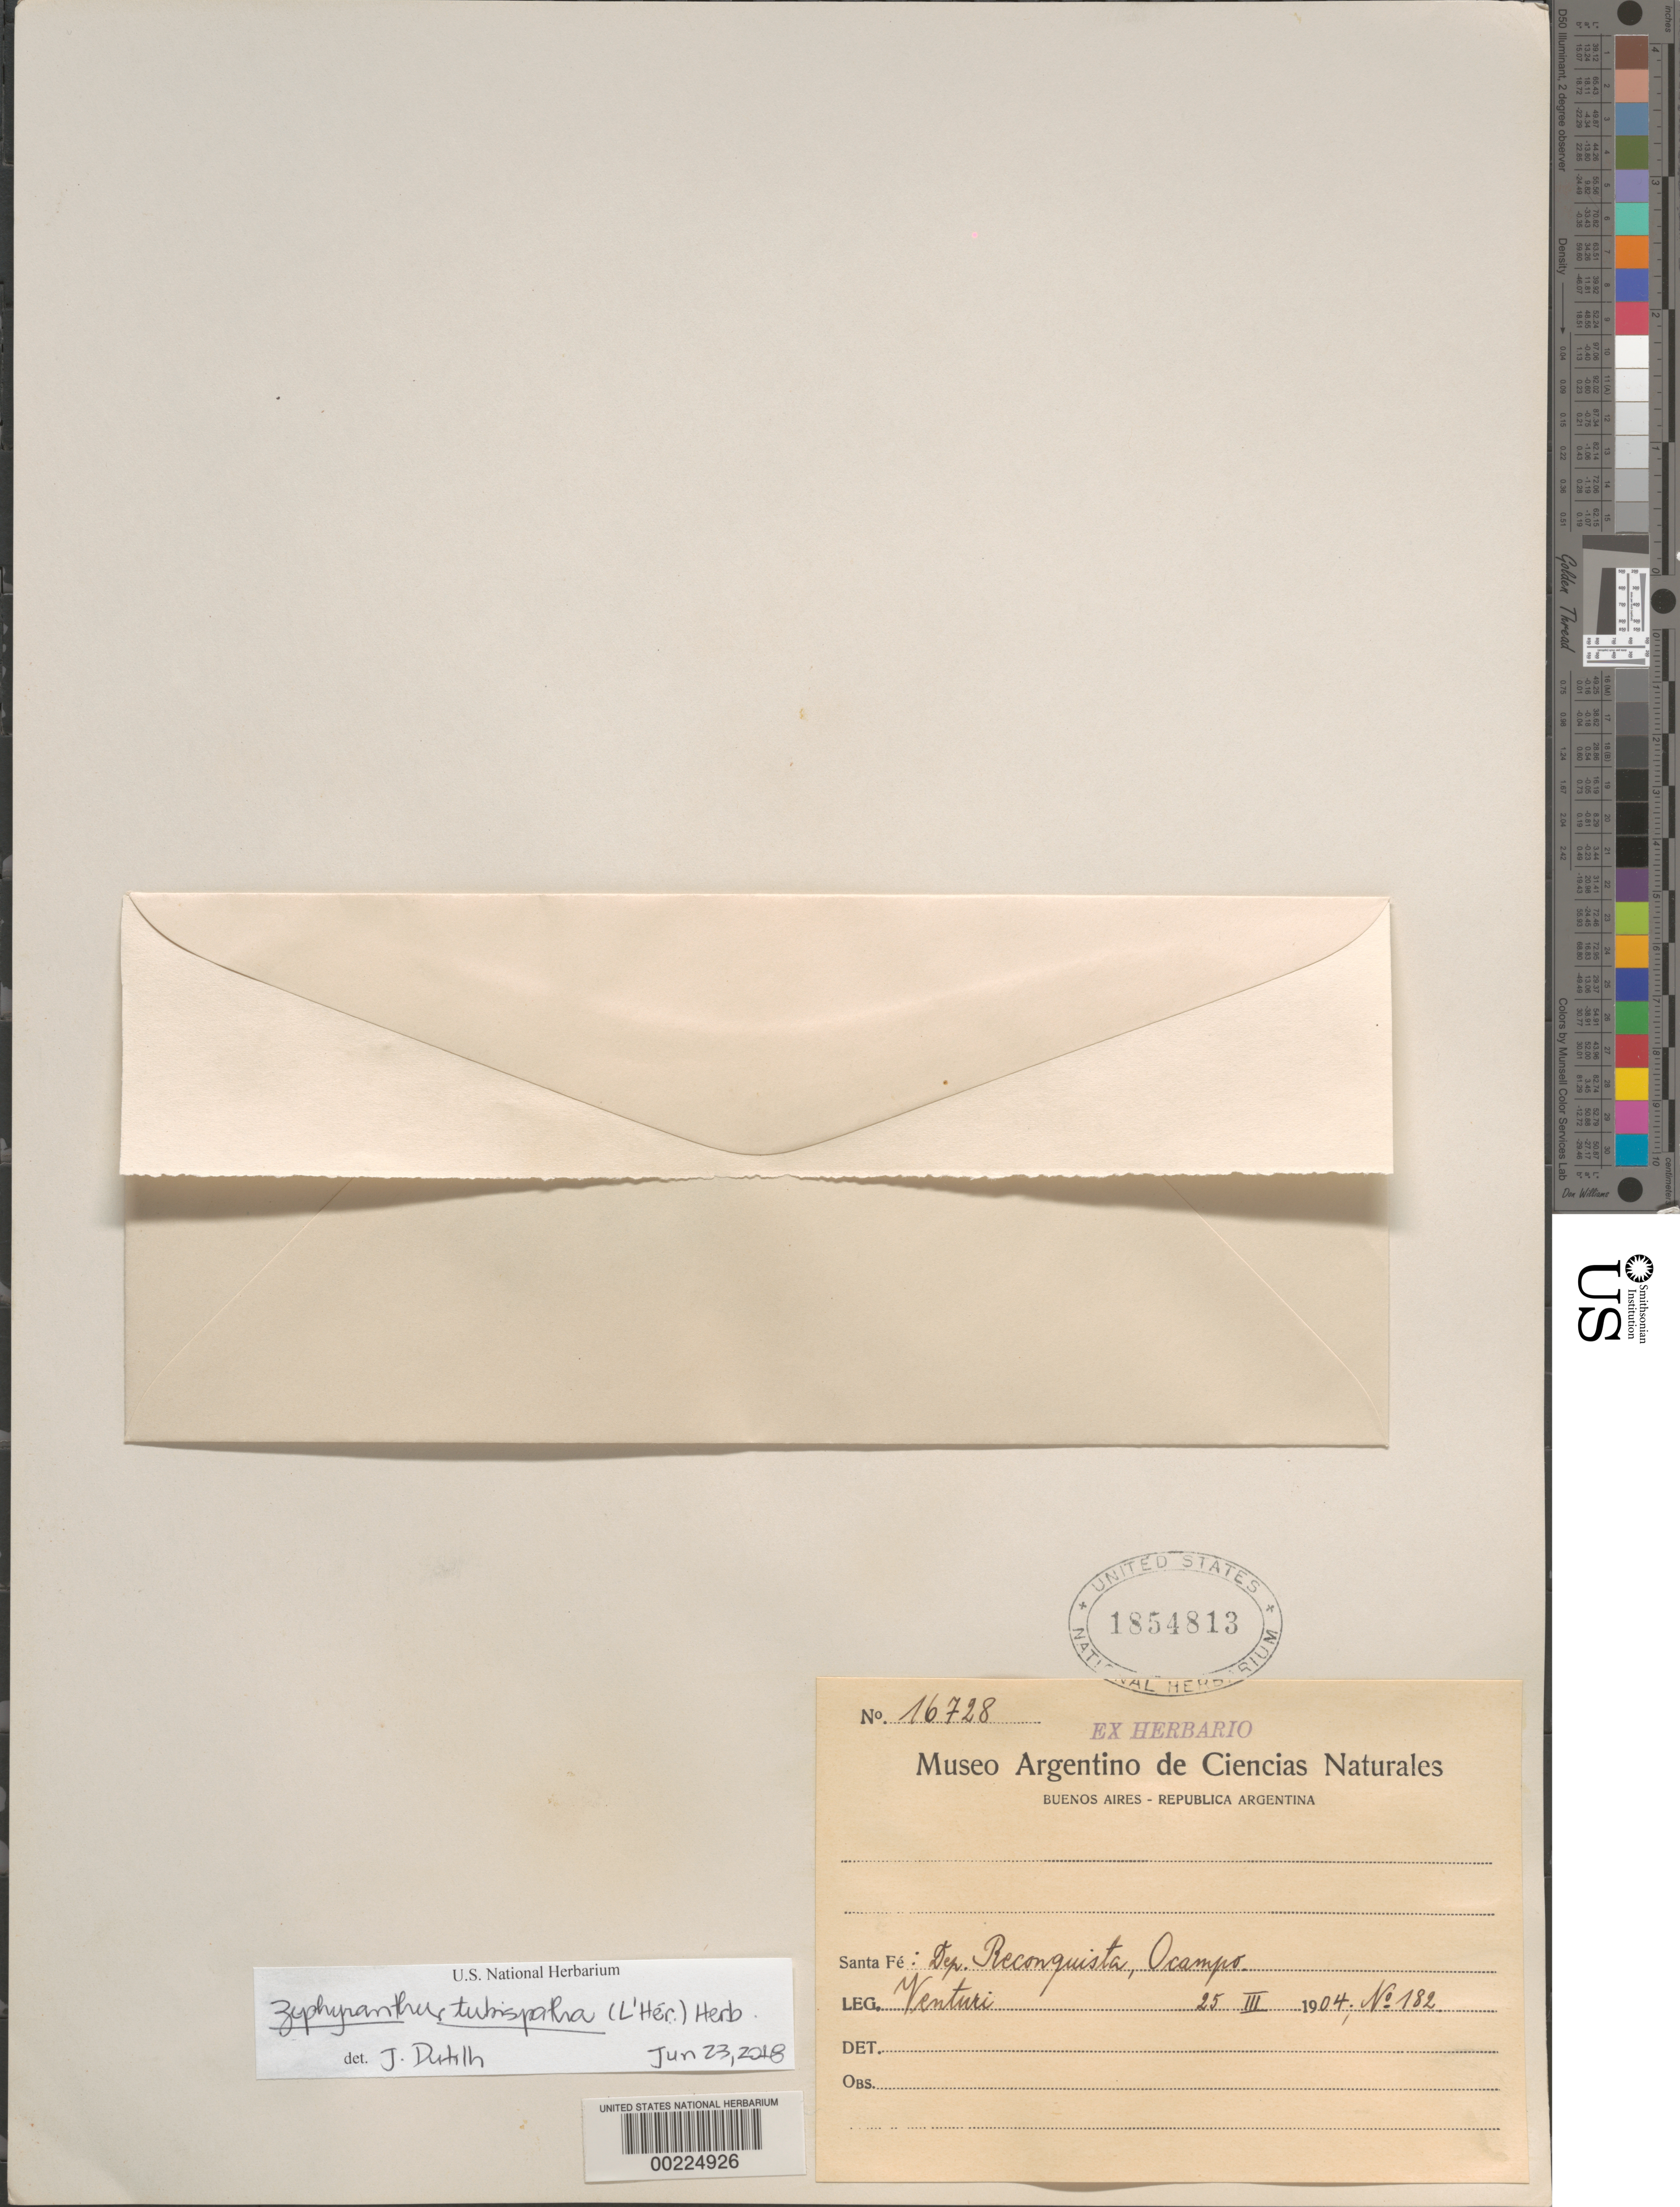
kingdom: Plantae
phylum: Tracheophyta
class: Liliopsida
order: Asparagales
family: Amaryllidaceae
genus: Zephyranthes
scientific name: Zephyranthes tubispatha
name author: (L'Hér.) Hub.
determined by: Dutilh, Julie H. A.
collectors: S. Venturi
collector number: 16728 / 182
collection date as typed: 25 Mar 1904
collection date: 1904-03-25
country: Argentina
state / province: Santa Fe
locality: Reconquista (Dept. ?), Campo. [Reconquista is a city not a department.]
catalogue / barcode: US 1854813